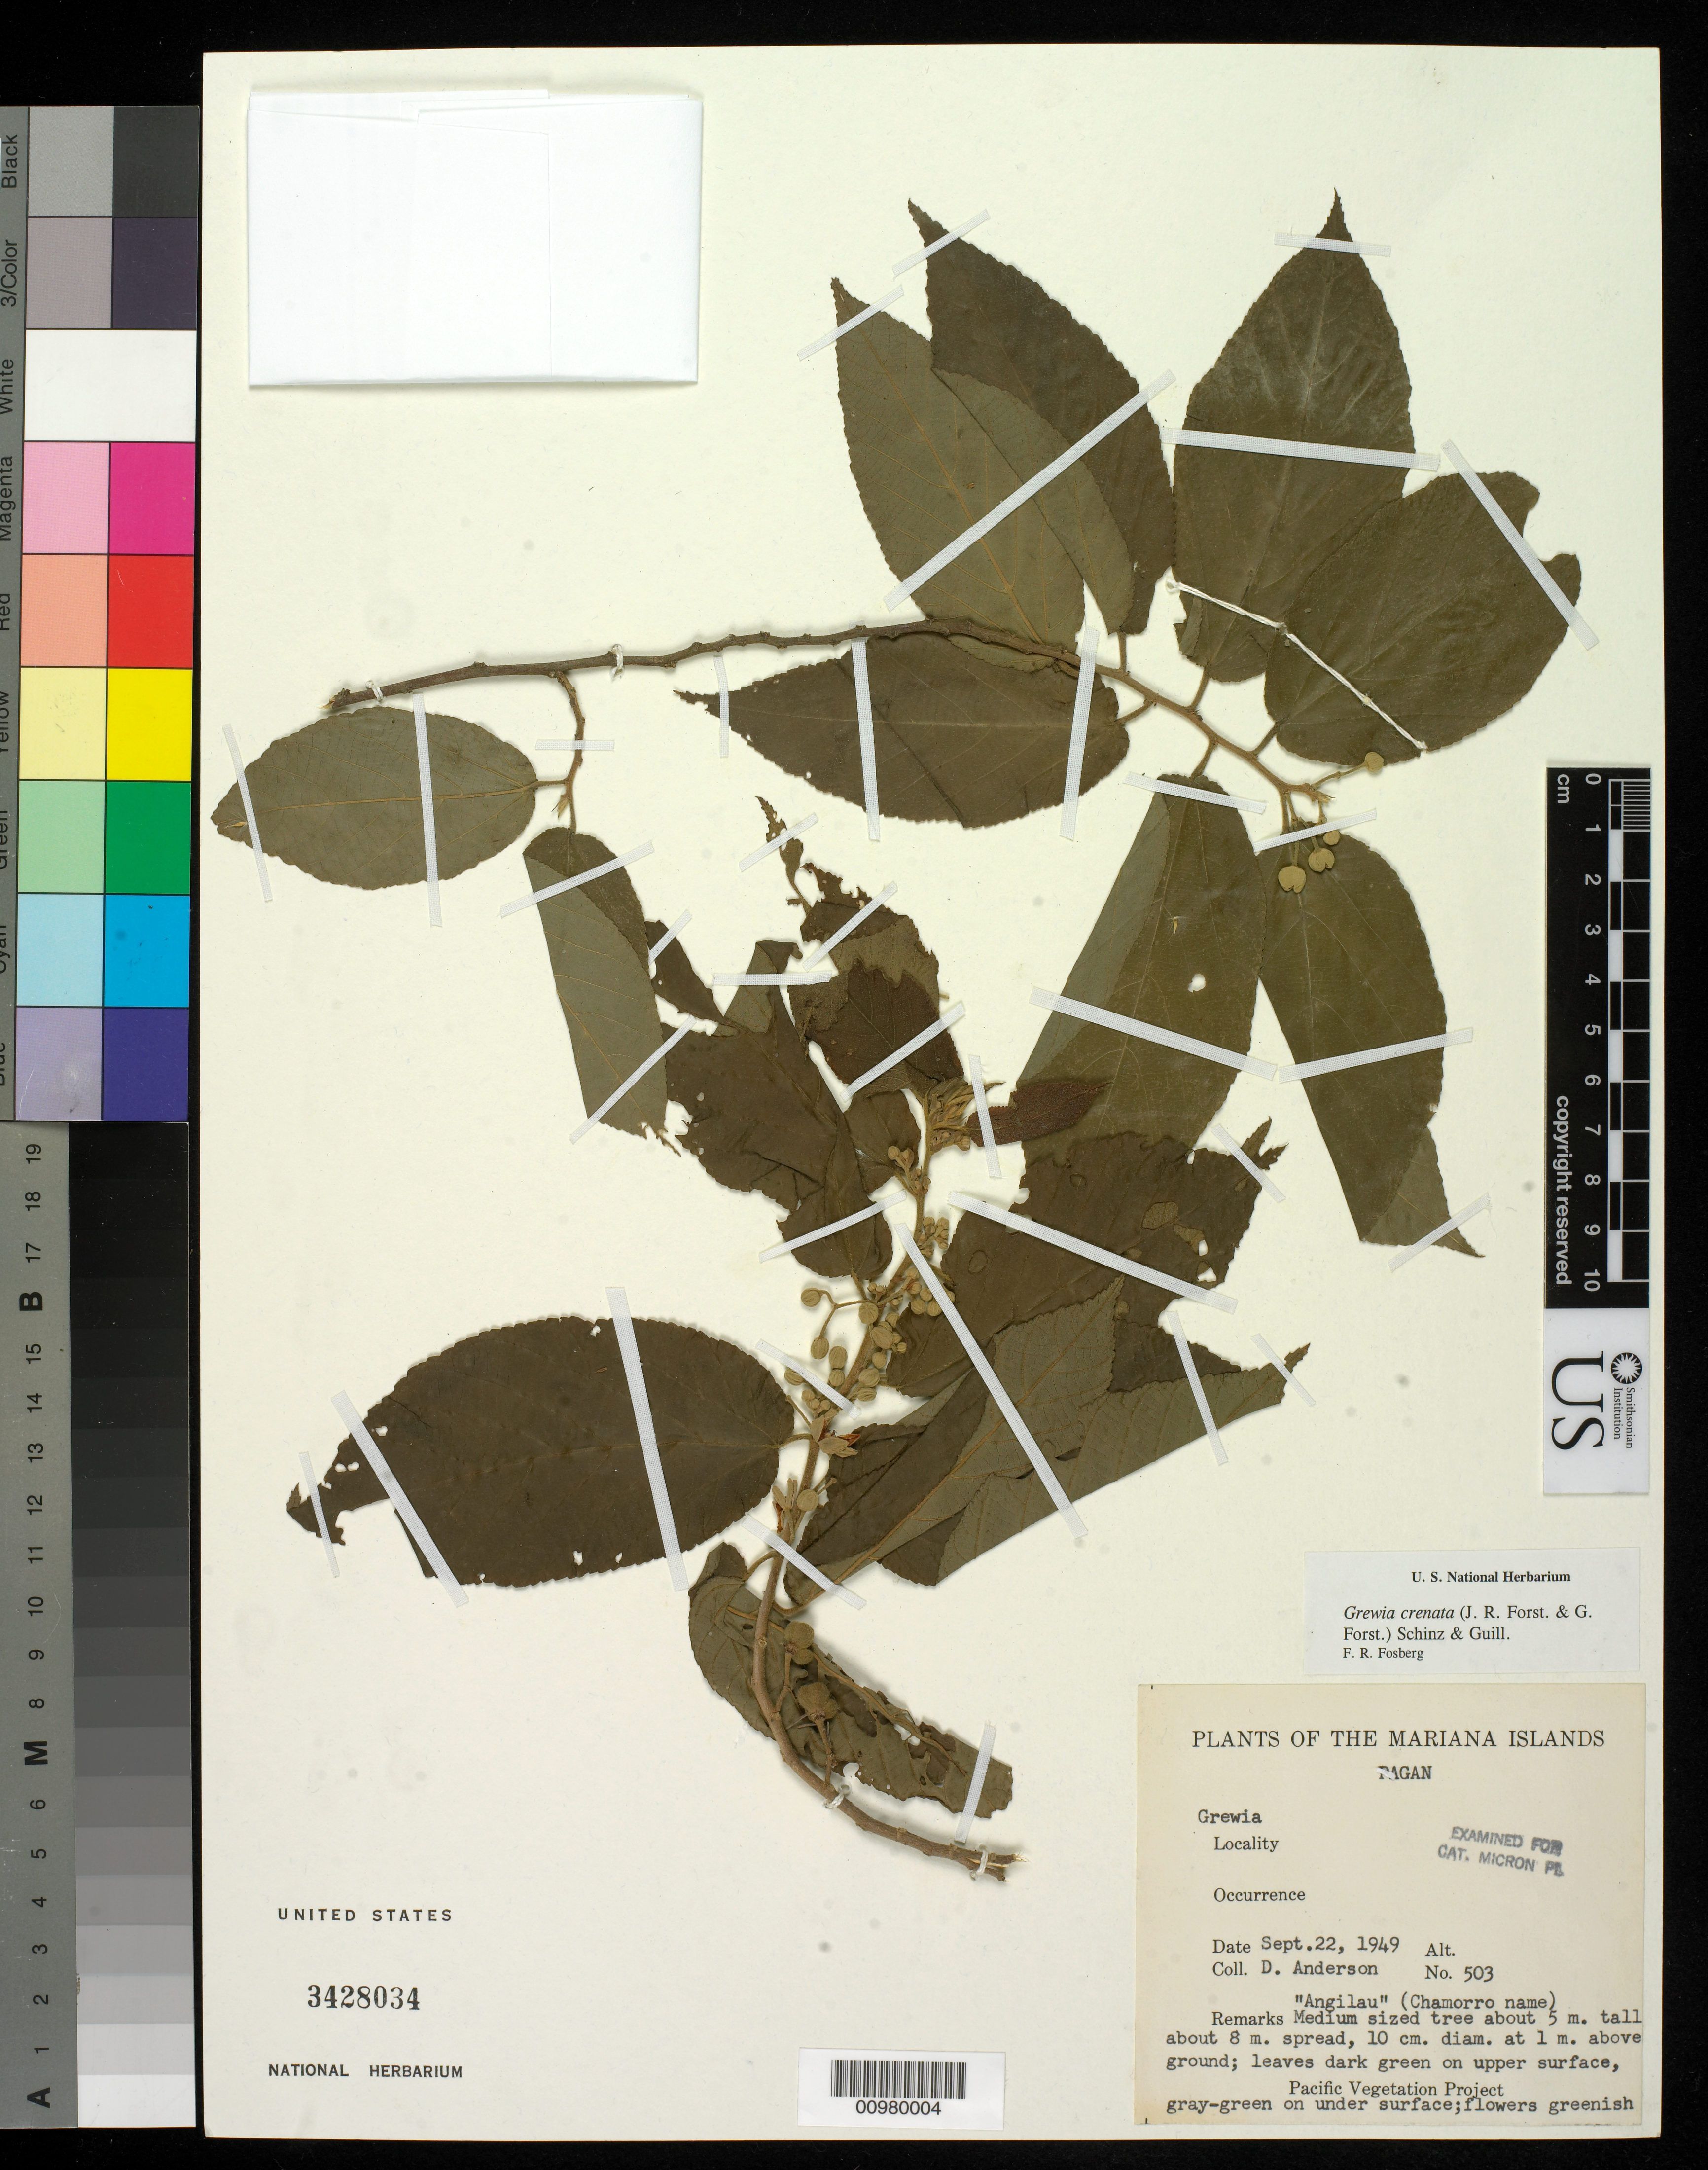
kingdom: Plantae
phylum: Tracheophyta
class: Magnoliopsida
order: Malvales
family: Malvaceae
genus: Grewia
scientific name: Grewia crenata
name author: (J.R. Forst. & G. Forst.) Schinz & Guillaumin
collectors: D. Anderson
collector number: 503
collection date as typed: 22 Sep 1949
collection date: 1949-09-22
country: Northern Mariana Islands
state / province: Northern Islands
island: Pagan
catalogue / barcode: US 3428034